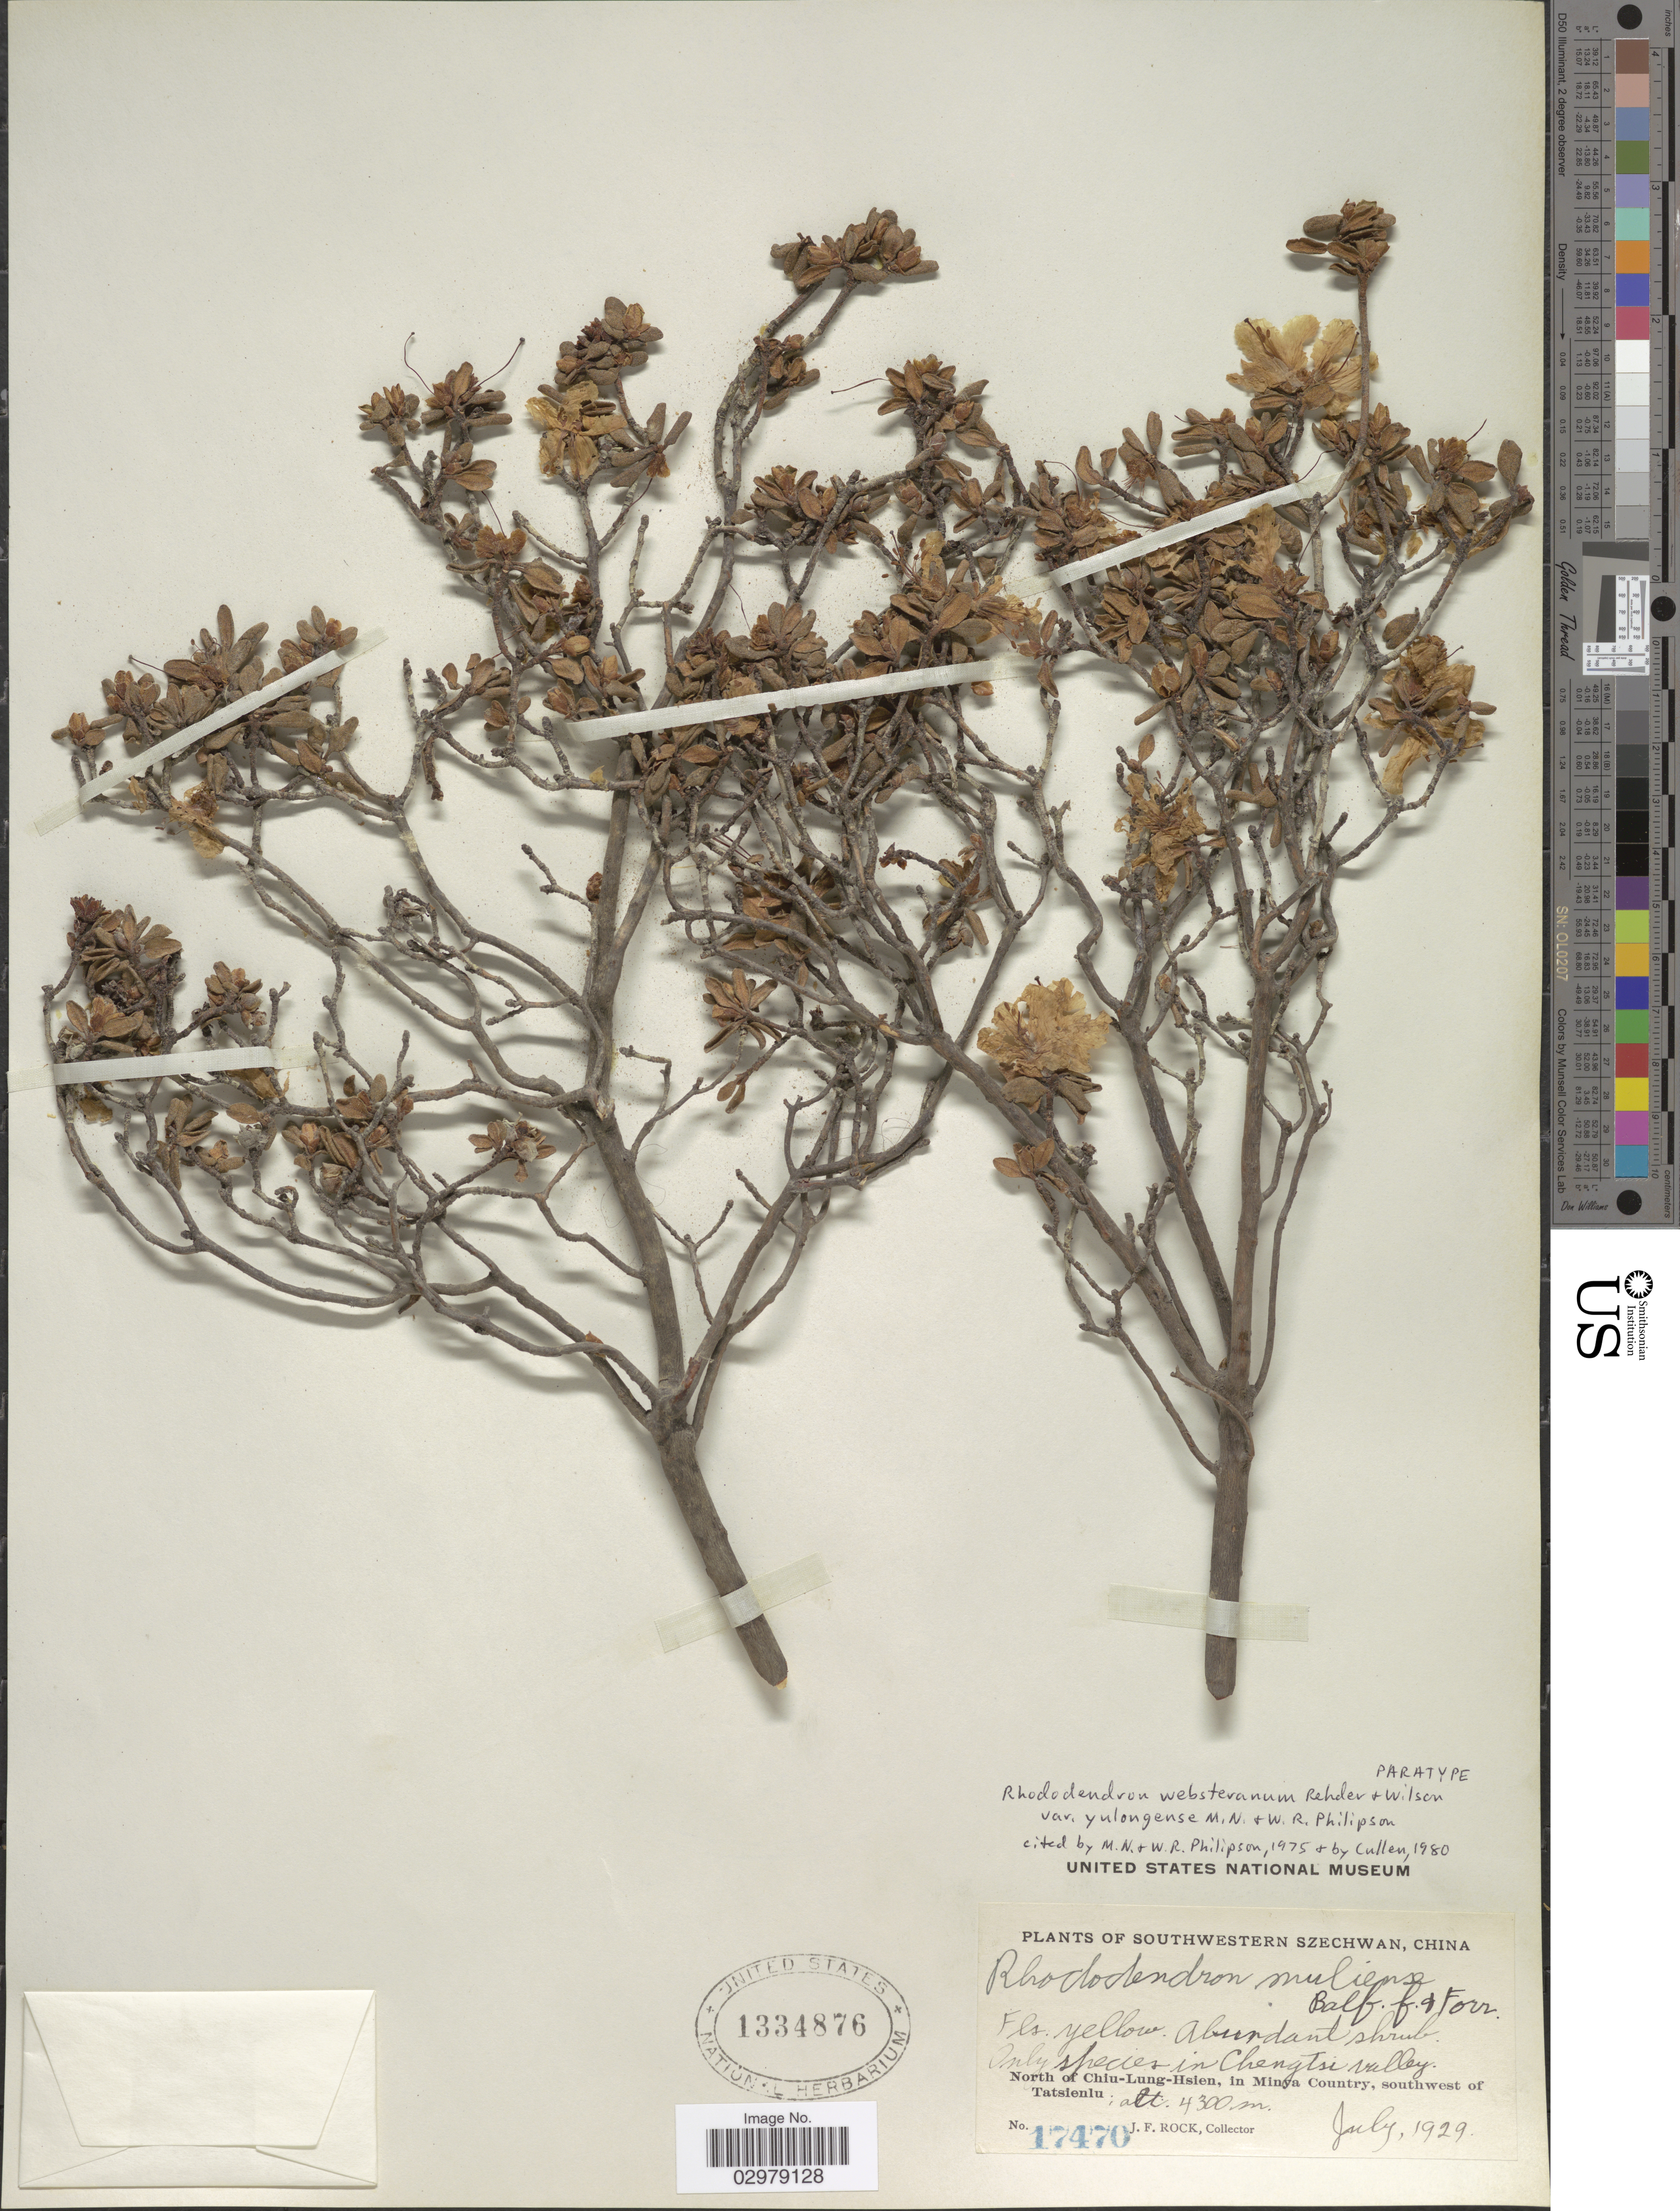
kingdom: Plantae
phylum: Tracheophyta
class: Magnoliopsida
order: Ericales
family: Ericaceae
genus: Rhododendron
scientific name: Rhododendron websterianum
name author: Rehder & E.H. Wilson in Sarg.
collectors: J. Rock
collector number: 17470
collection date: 1929-07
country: China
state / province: Sichuan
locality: Southwestern Szechwan. Only species in Chengtsi Valley. North of Chiu-Lung-Hsien, in Minya Country, southwest of Tatsienlu.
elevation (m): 4300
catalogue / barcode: US 1334876